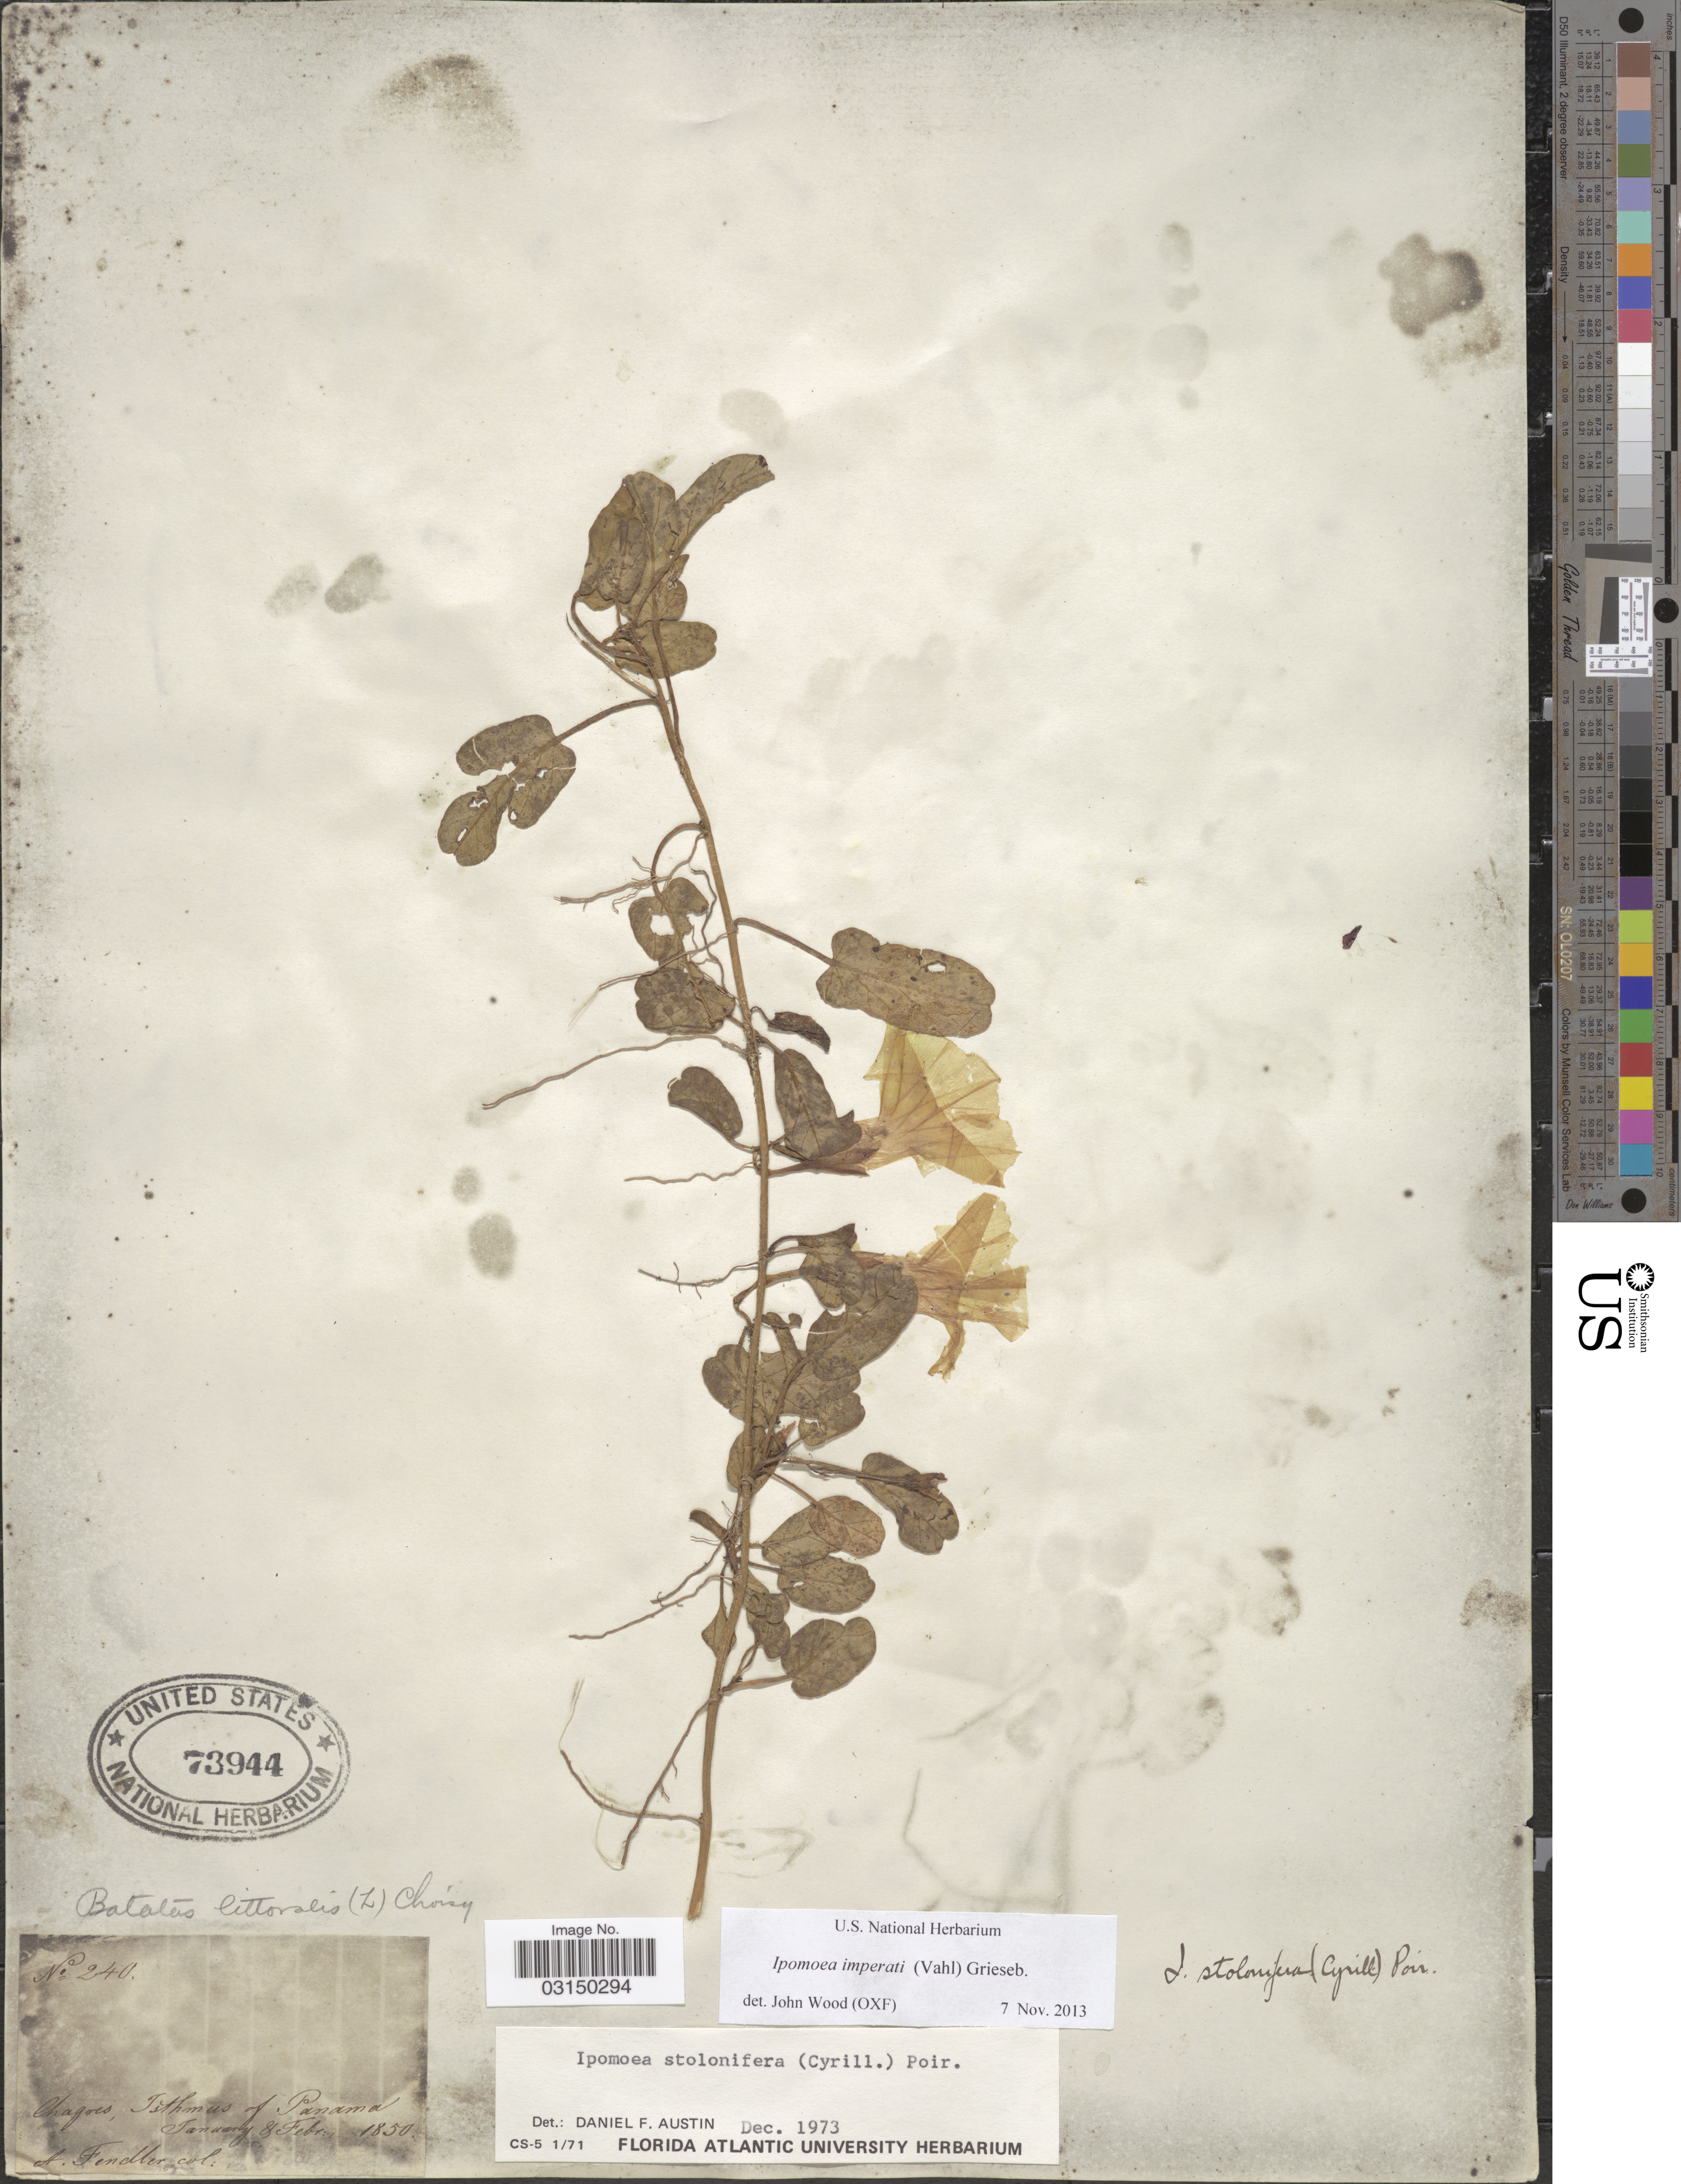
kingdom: Plantae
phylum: Tracheophyta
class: Magnoliopsida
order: Solanales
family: Convolvulaceae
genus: Ipomoea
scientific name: Ipomoea imperati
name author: (Vahl) Griseb.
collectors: A. Fendler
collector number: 240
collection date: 1850-02-08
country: Panama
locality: Chagres, Isthmus of Panama.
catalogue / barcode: US 73944